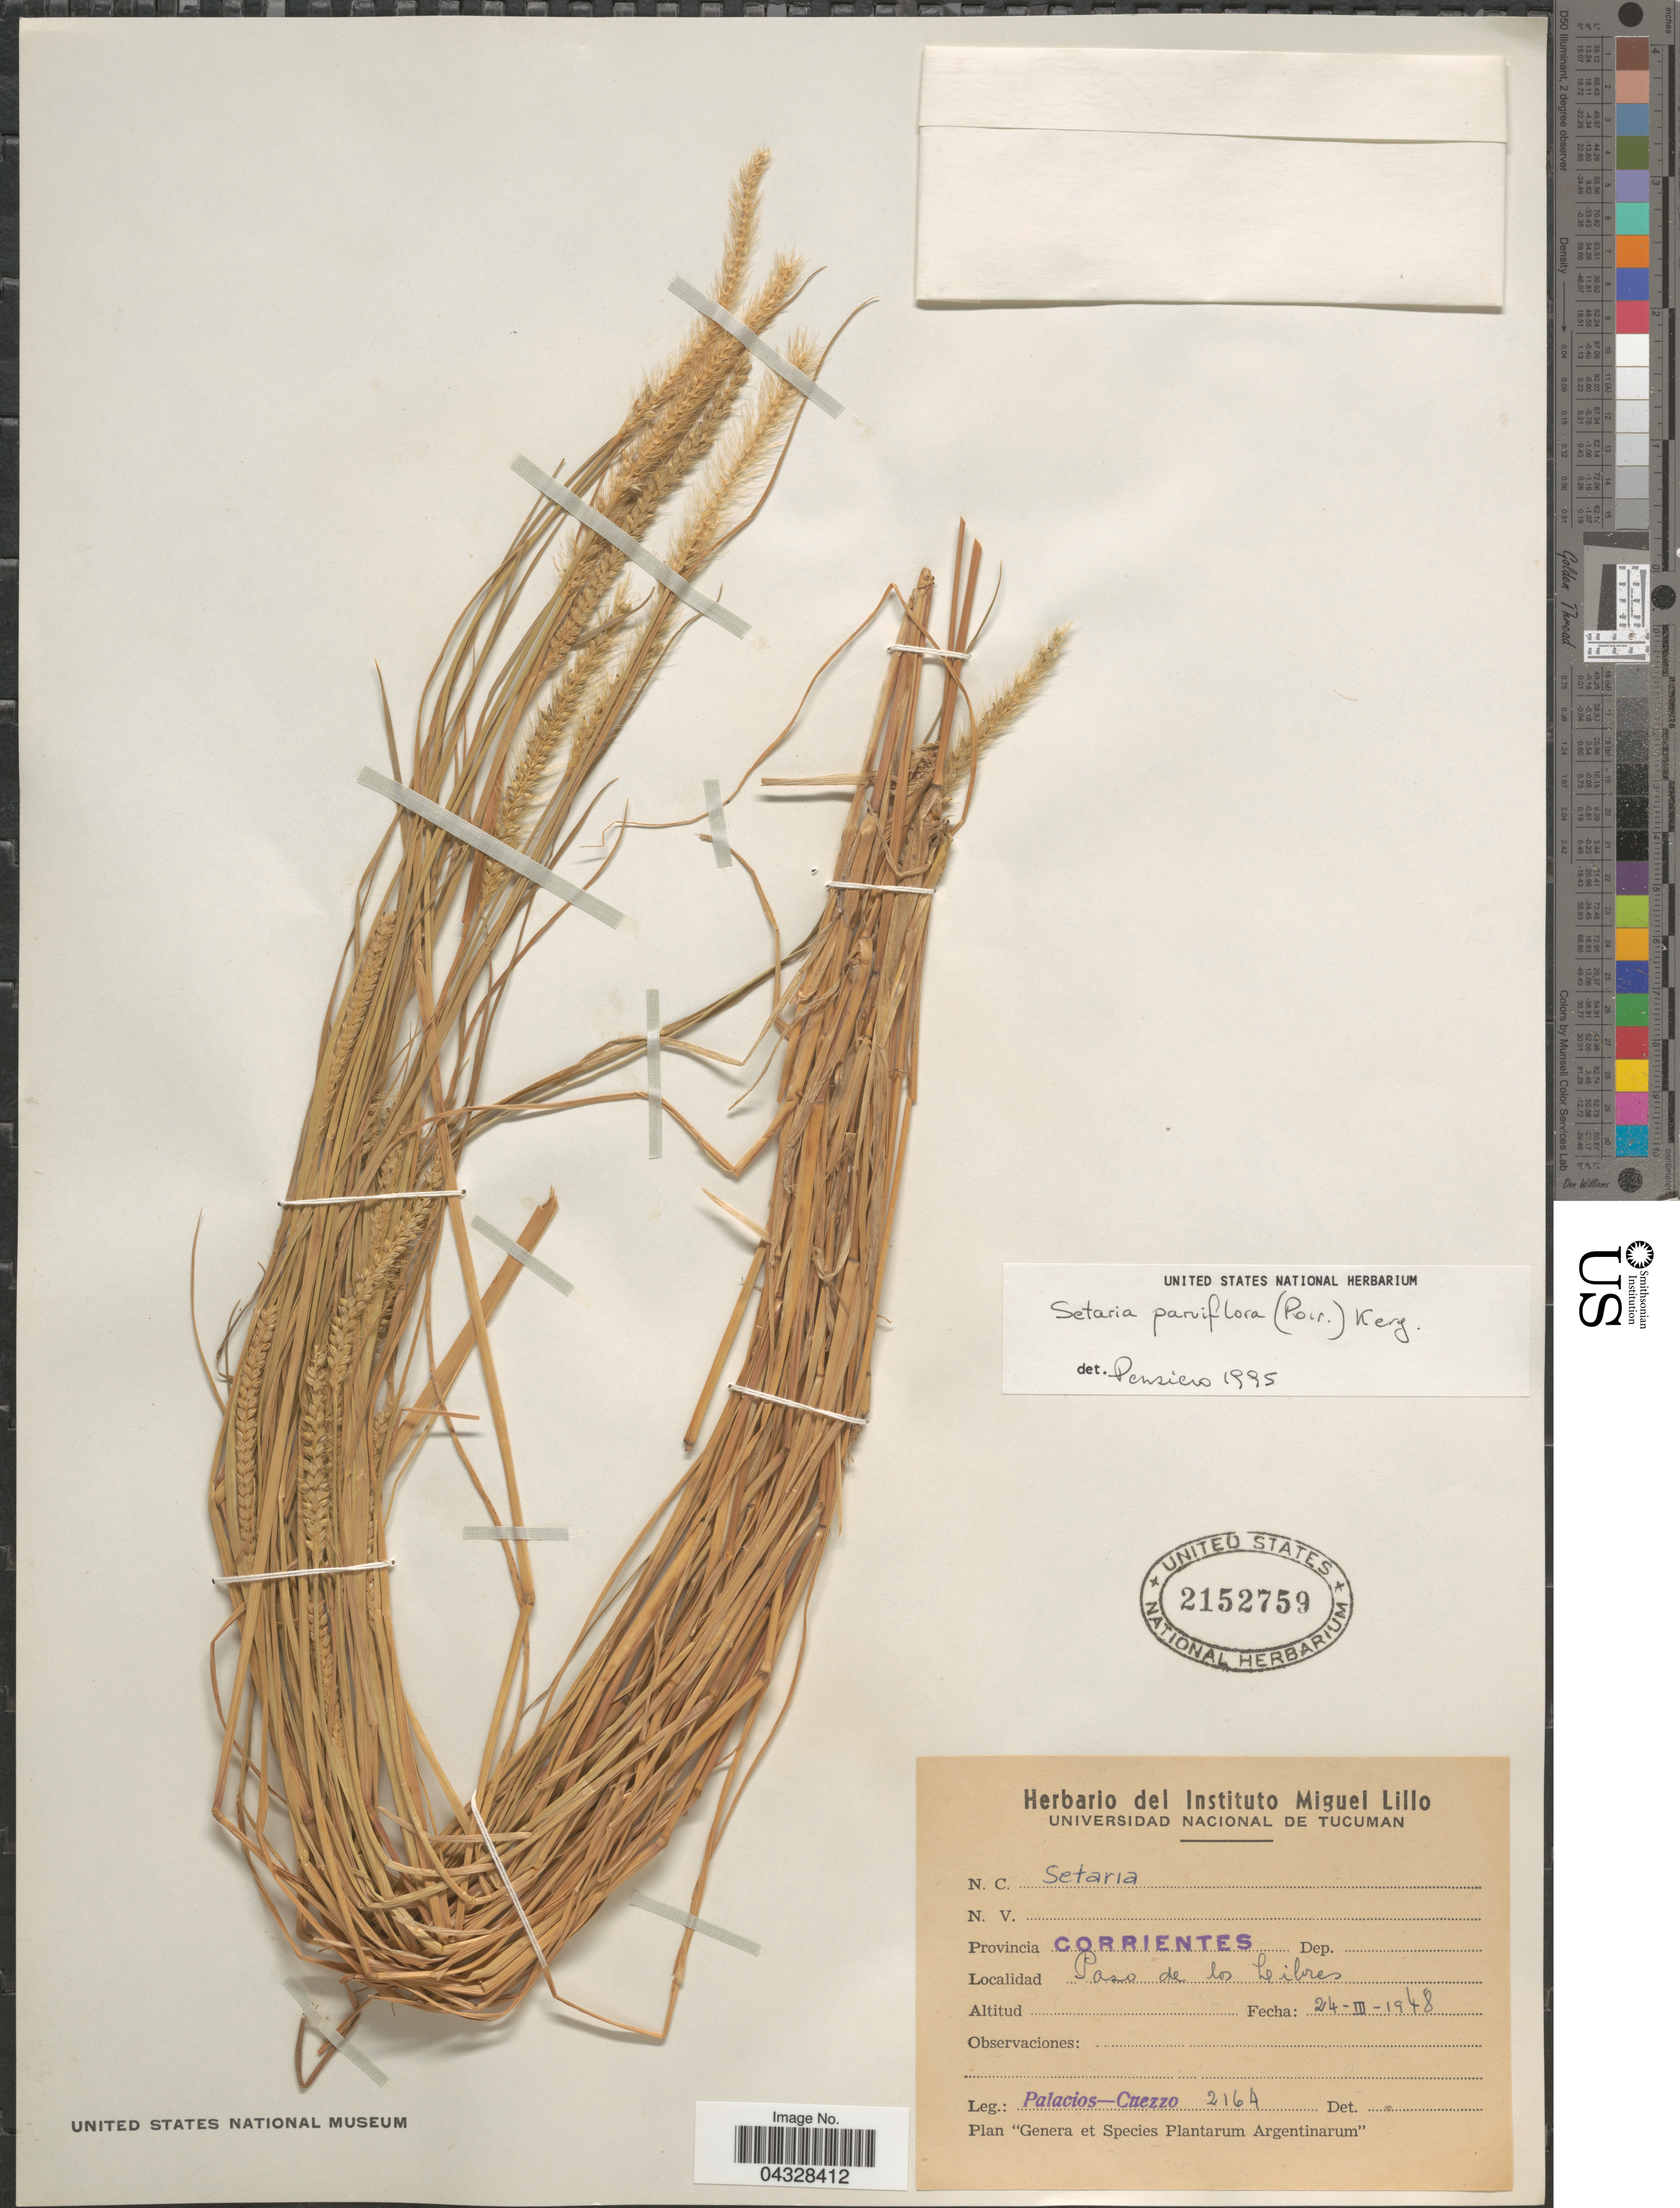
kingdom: Plantae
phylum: Tracheophyta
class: Liliopsida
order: Poales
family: Poaceae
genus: Setaria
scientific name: Setaria parviflora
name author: (Poir.) Kerguélen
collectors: Palacios-Cuezzo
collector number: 2164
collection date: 1948-03-24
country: Argentina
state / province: Corrientes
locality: Paso de los Libres.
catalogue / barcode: US 2152759